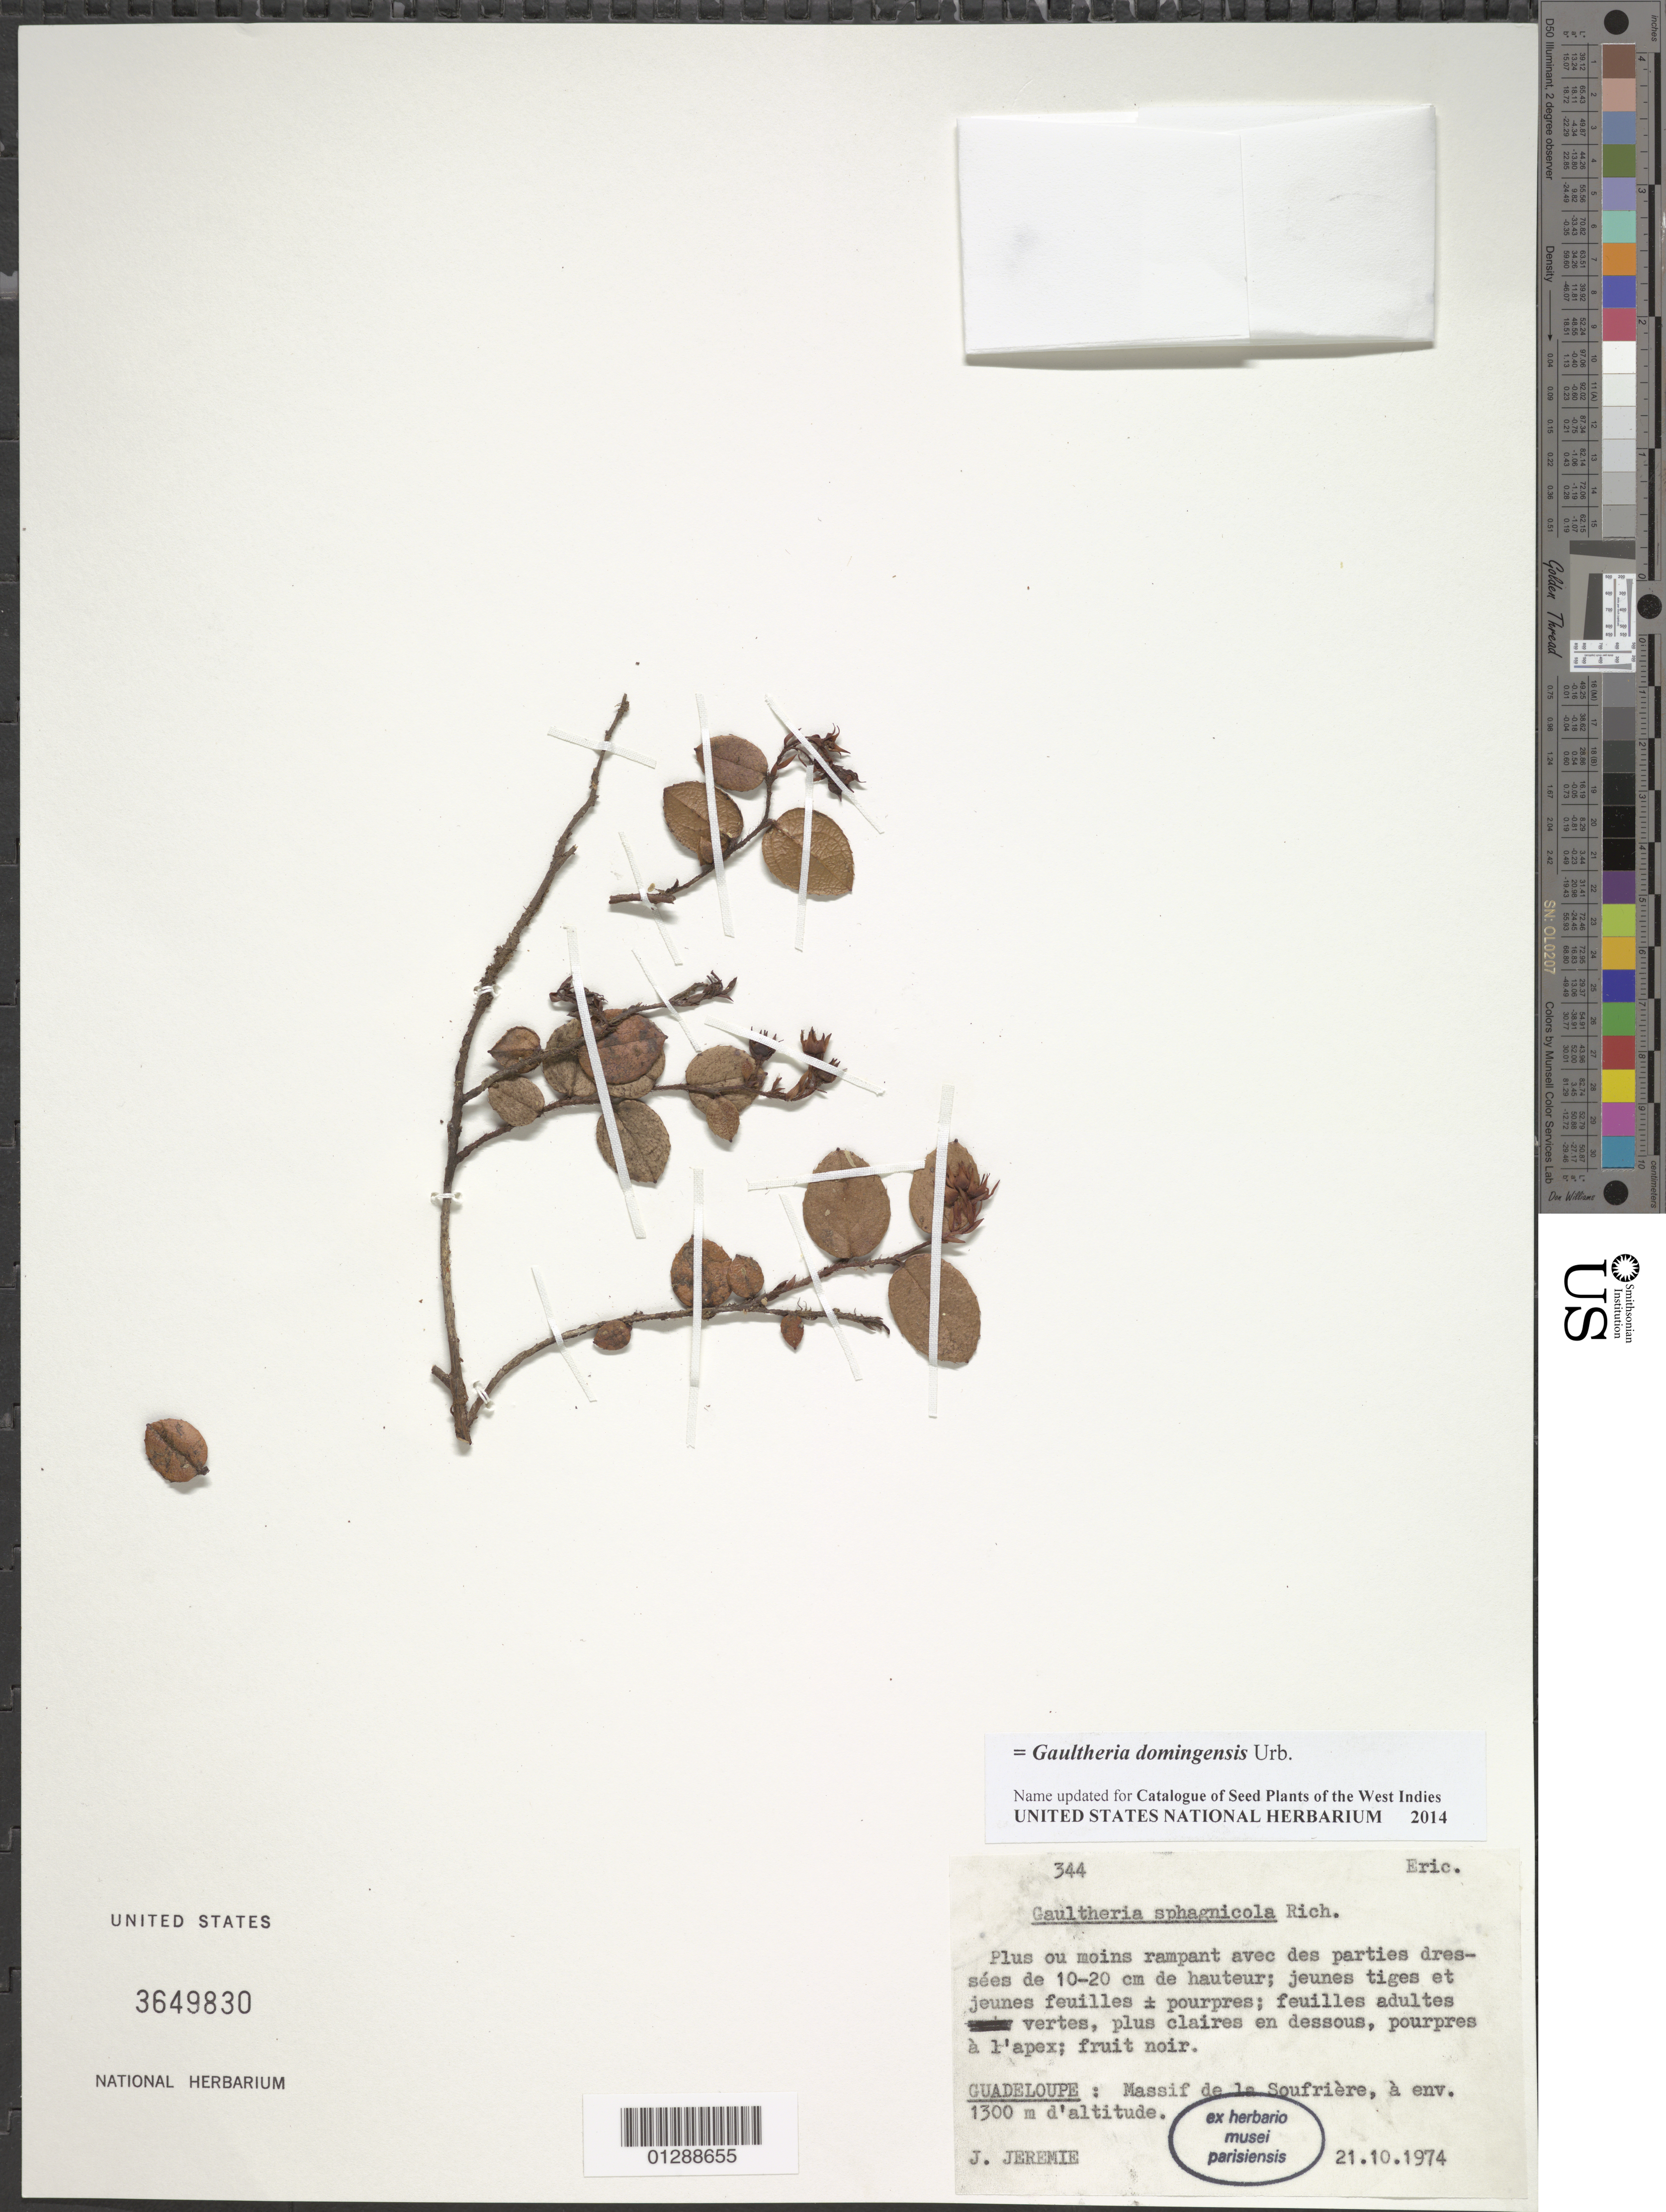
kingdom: Plantae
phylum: Tracheophyta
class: Magnoliopsida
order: Ericales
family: Ericaceae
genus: Gaultheria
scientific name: Gaultheria domingensis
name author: Urb.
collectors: J. Jérémie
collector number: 344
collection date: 1974-10-21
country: Guadeloupe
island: Basse-Terre I.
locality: Massif de la Soufrière.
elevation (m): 1300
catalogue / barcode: US 3649830